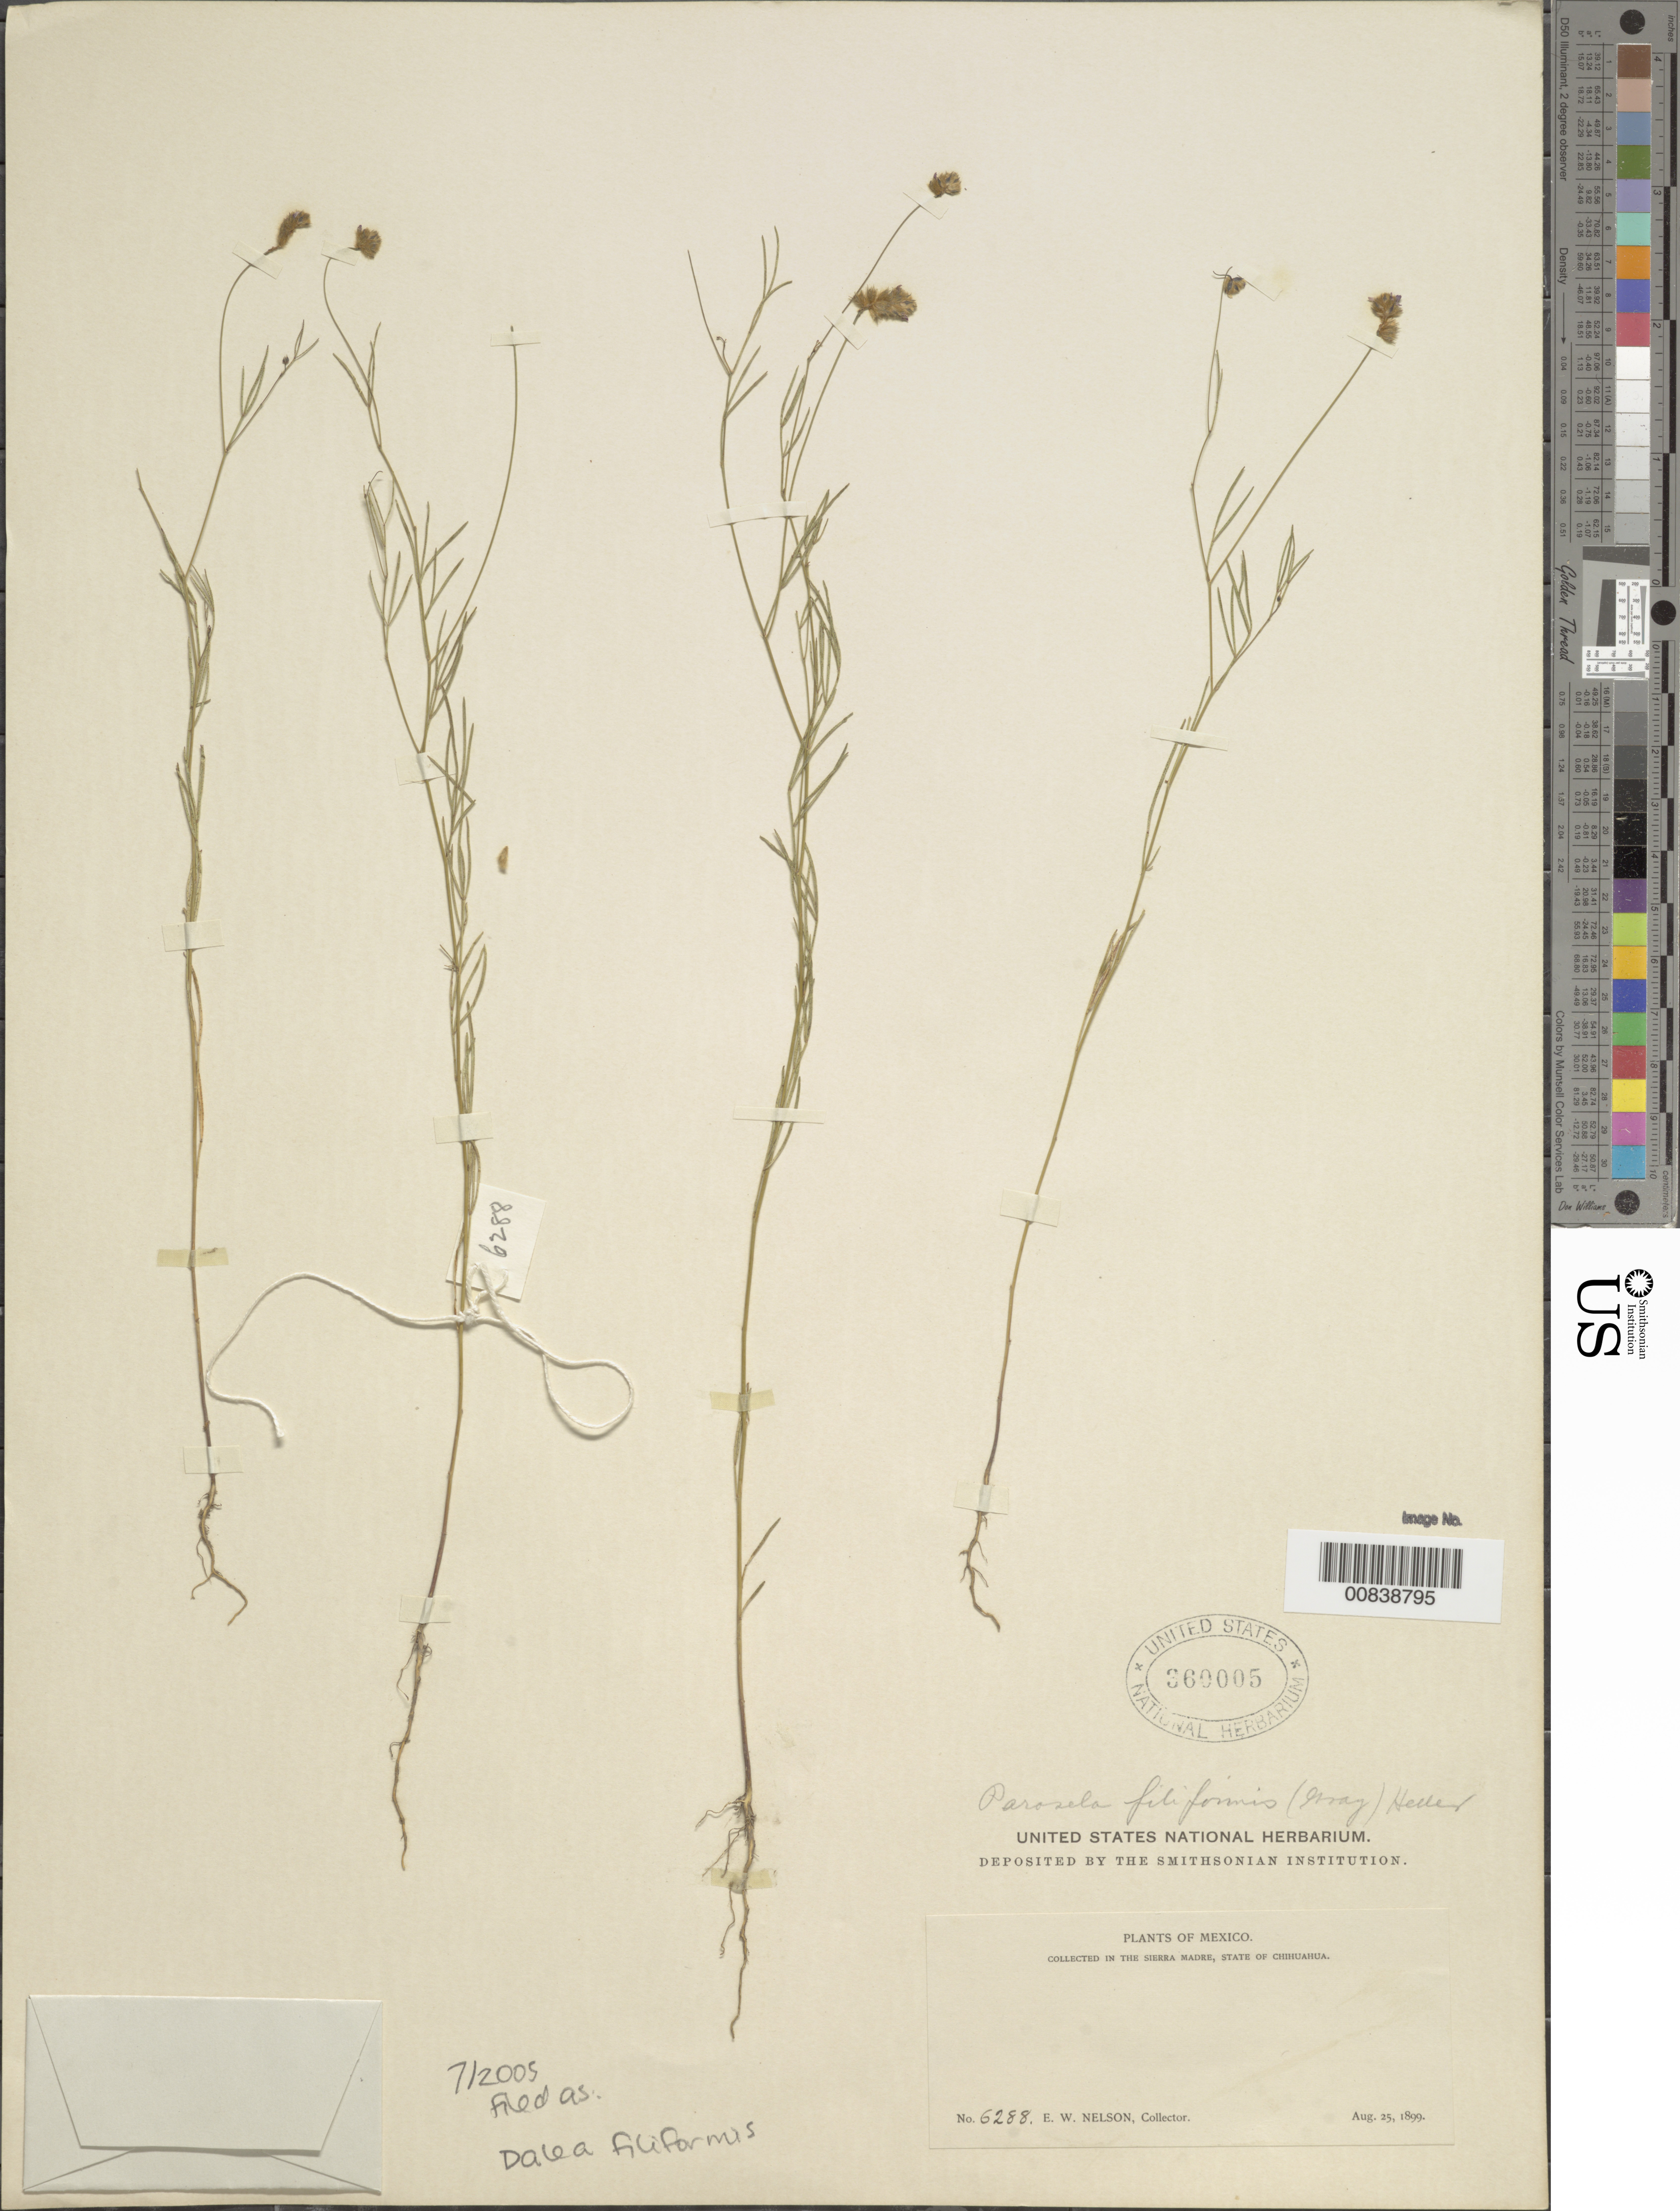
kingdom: Plantae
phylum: Tracheophyta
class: Magnoliopsida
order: Fabales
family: Fabaceae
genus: Dalea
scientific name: Dalea filiformis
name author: A. Gray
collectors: E. W. Nelson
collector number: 6288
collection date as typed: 25 Aug 1899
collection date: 1899-08-25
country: Mexico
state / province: Chihuahua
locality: Sierra Madre, Chihuahua.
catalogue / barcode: US 360005